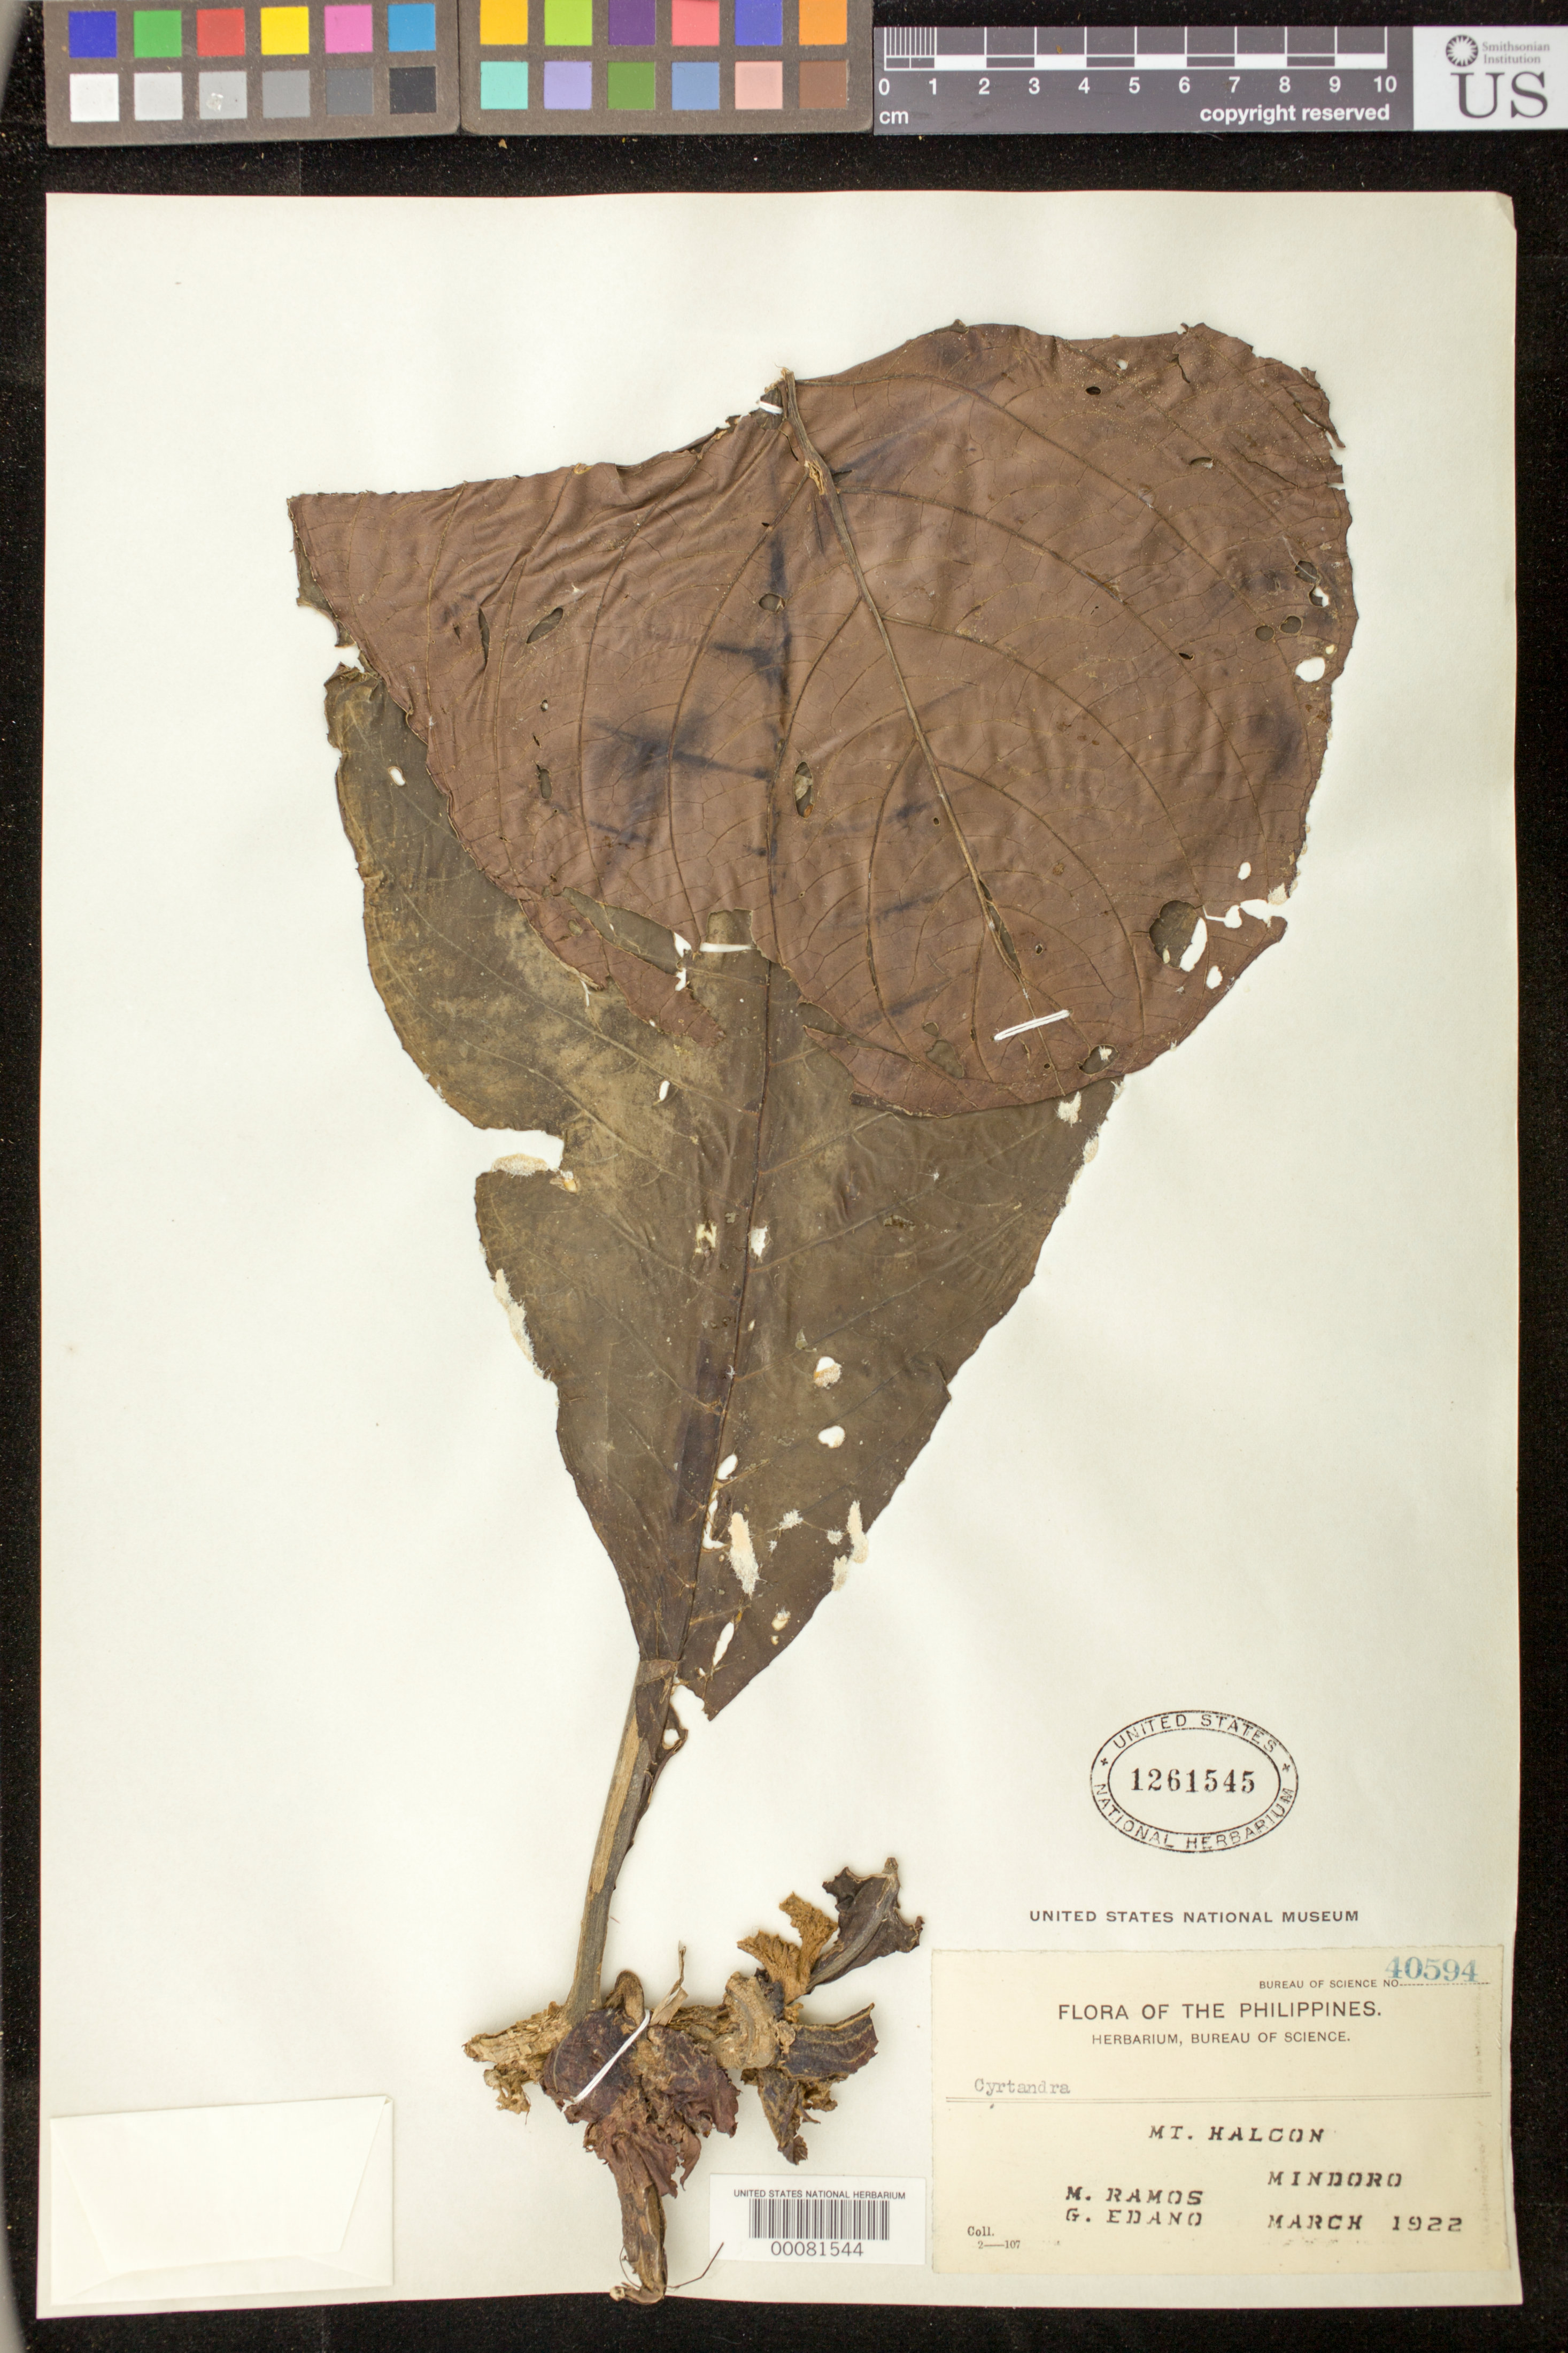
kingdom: Plantae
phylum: Tracheophyta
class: Magnoliopsida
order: Lamiales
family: Gesneriaceae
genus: Cyrtandra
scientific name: Cyrtandra sp.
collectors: M. Ramos & G. Edaño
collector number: Bur. Sci. 40594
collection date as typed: Mar 1922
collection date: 1922-03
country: Philippines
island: Mindoro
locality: Mt halcon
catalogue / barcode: US 1261545